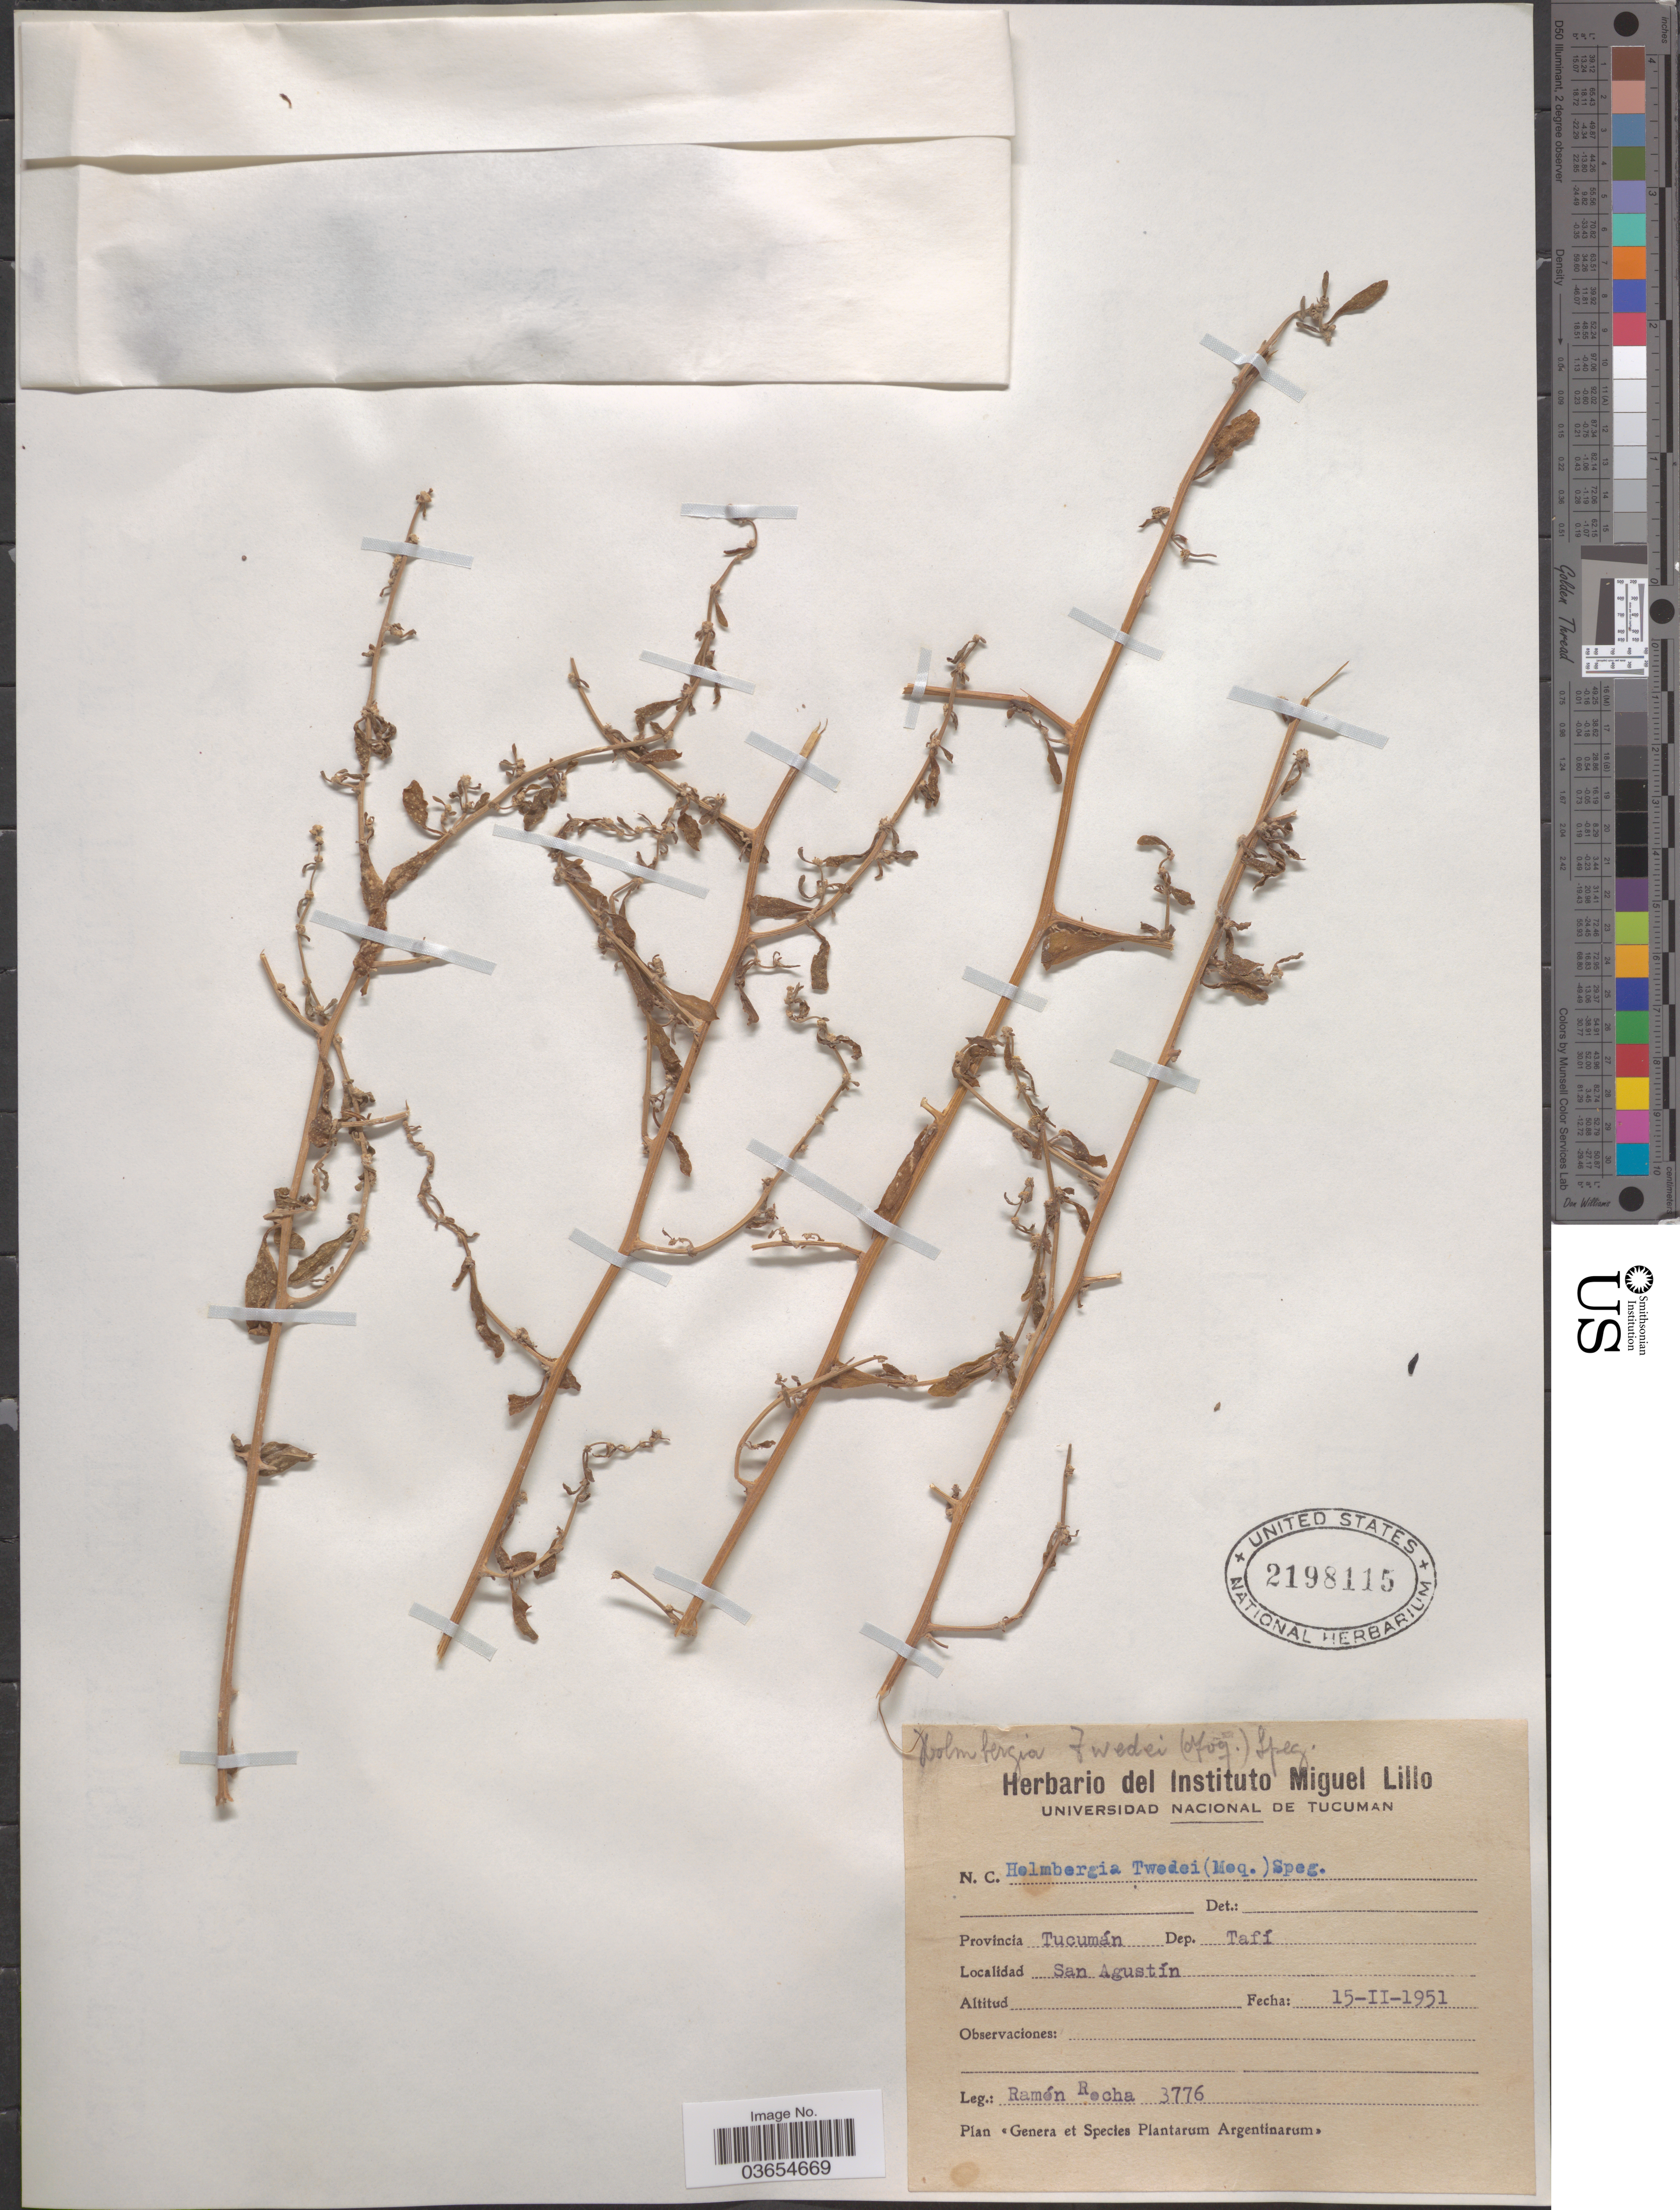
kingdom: Plantae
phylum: Tracheophyta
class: Magnoliopsida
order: Caryophyllales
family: Amaranthaceae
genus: Chenopodium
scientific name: Chenopodium tweedii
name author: Moq.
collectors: R. Recha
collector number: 3776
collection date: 1951-02-15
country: Argentina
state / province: Tucuman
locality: Dep. Tafí. San Agustín.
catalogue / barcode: US 2198115